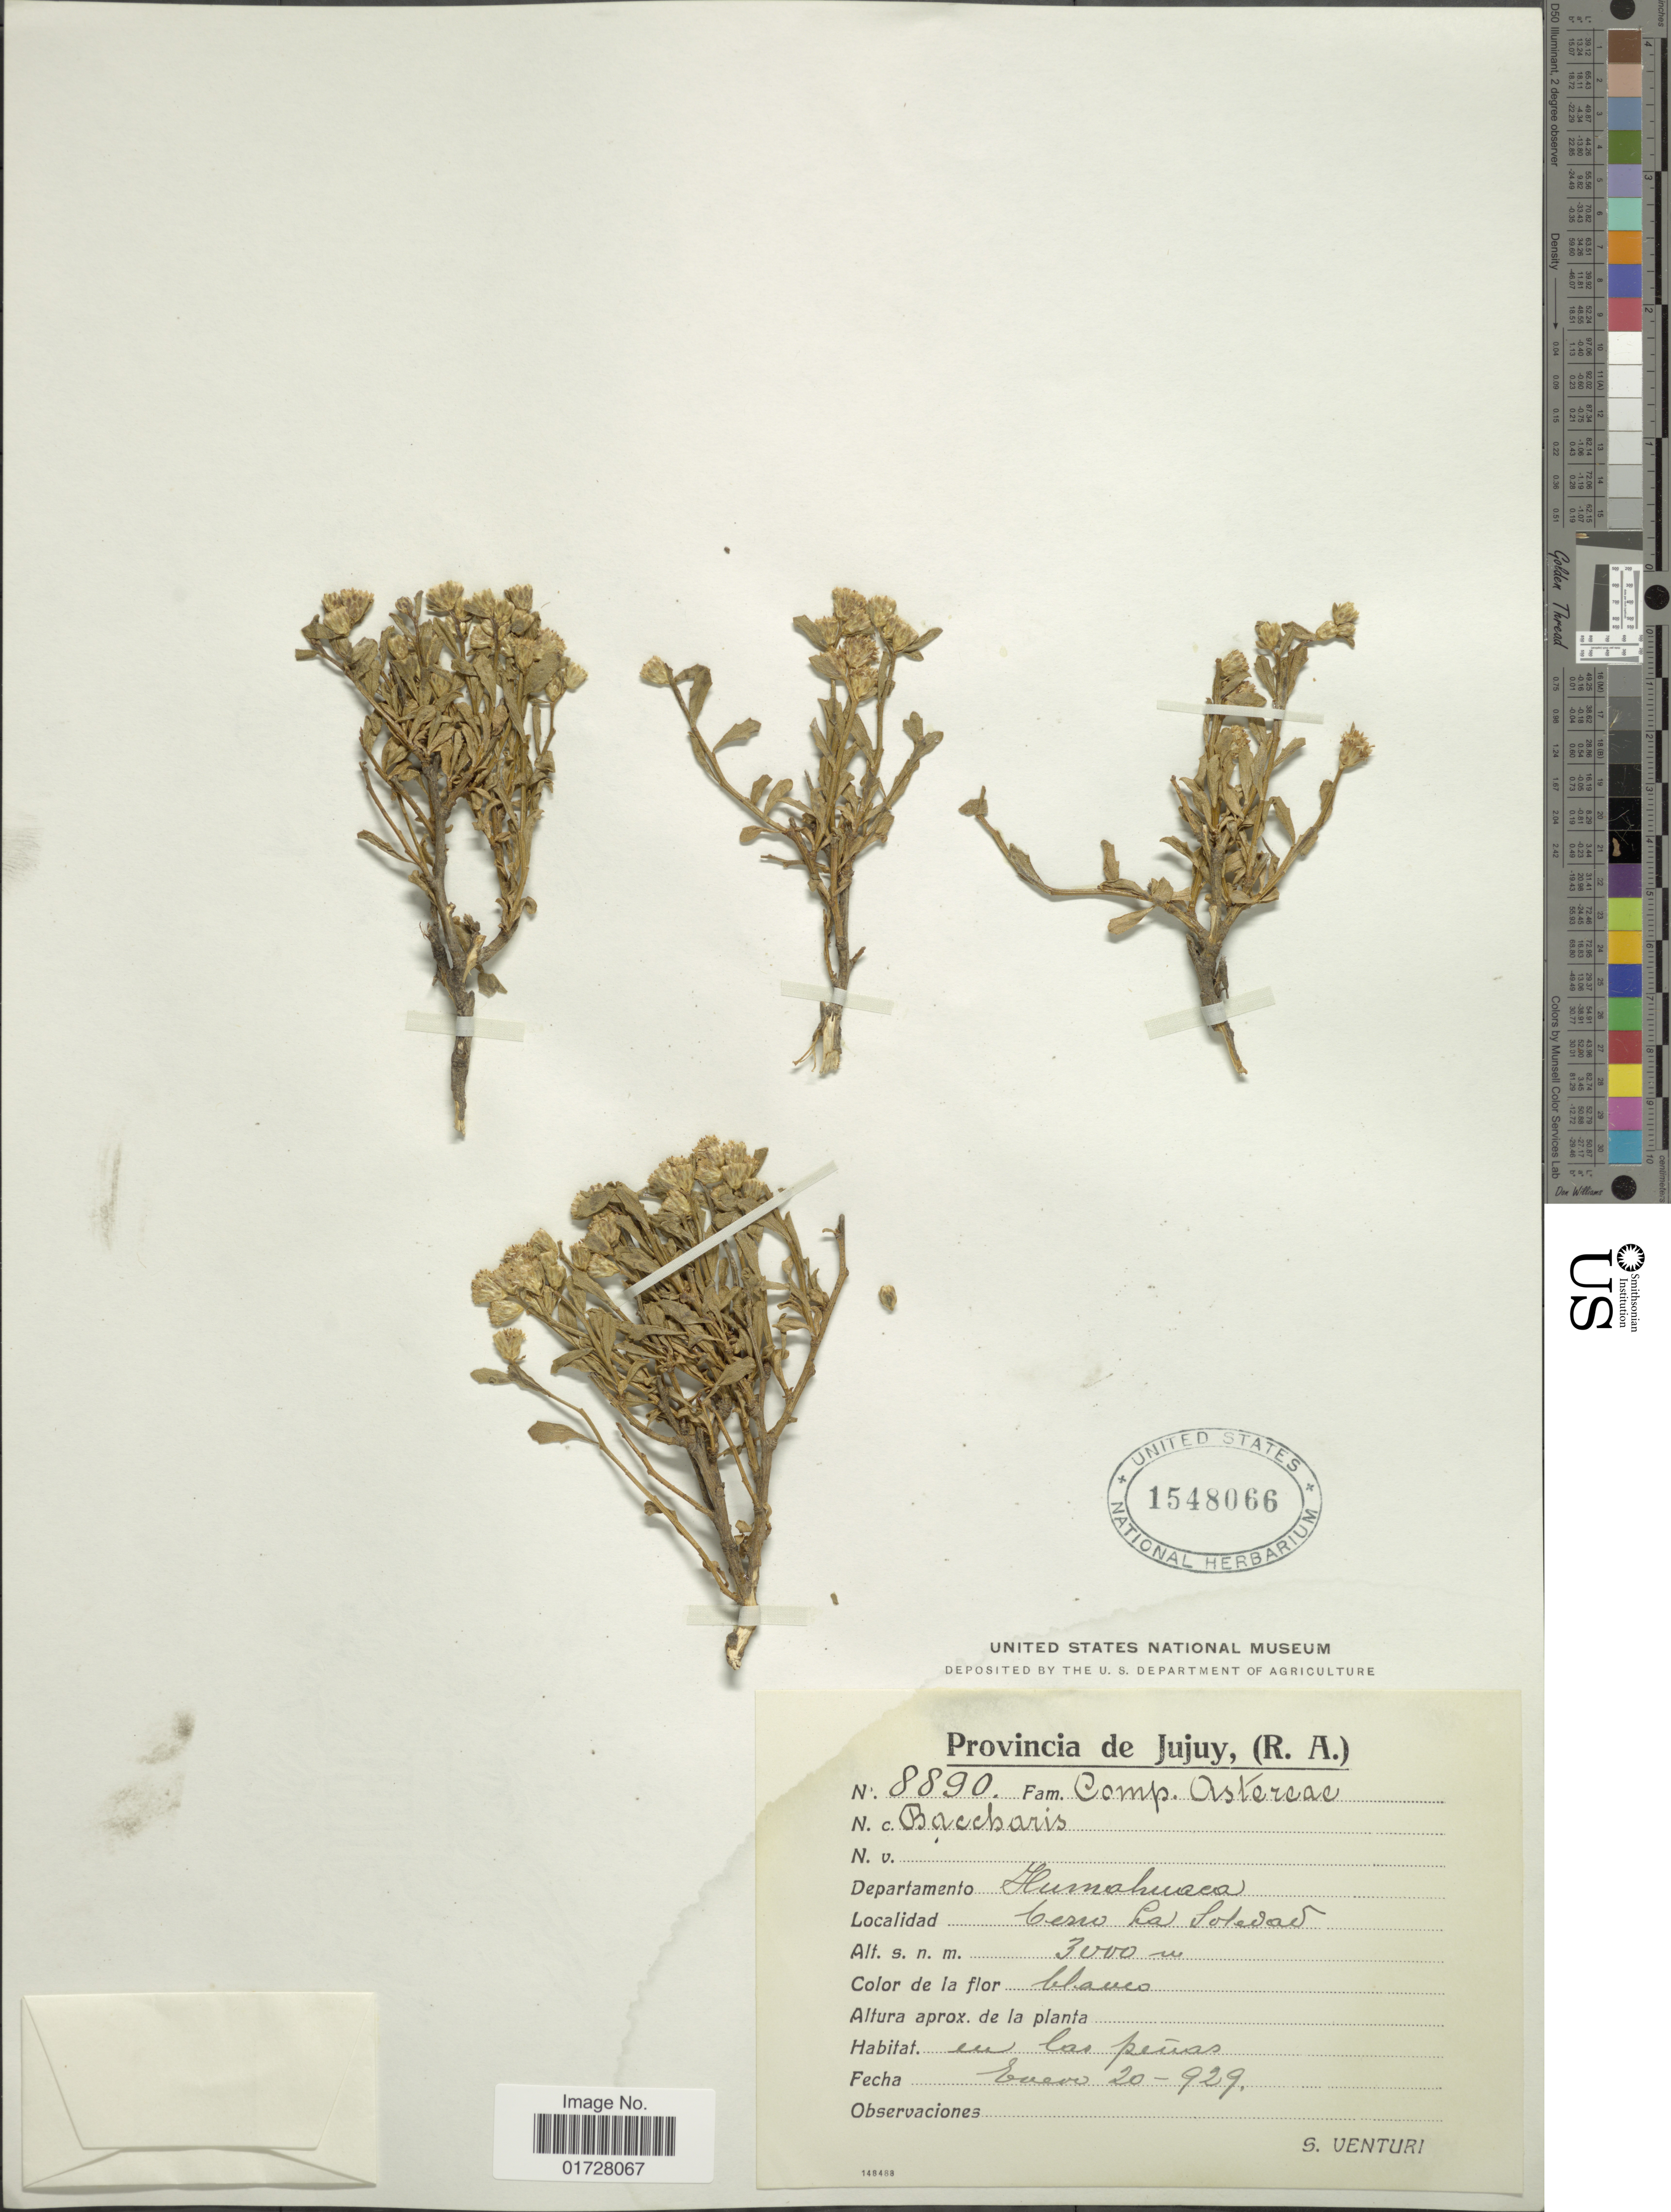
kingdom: Plantae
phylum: Tracheophyta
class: Magnoliopsida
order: Asterales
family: Asteraceae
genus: Baccharis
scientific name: Baccharis sp.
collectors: S. Venturi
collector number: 8890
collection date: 1929-01-20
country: Argentina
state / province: Jujuy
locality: Departamento Humahuasca, Cerro La Soledad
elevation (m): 3000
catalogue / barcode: US 1548066